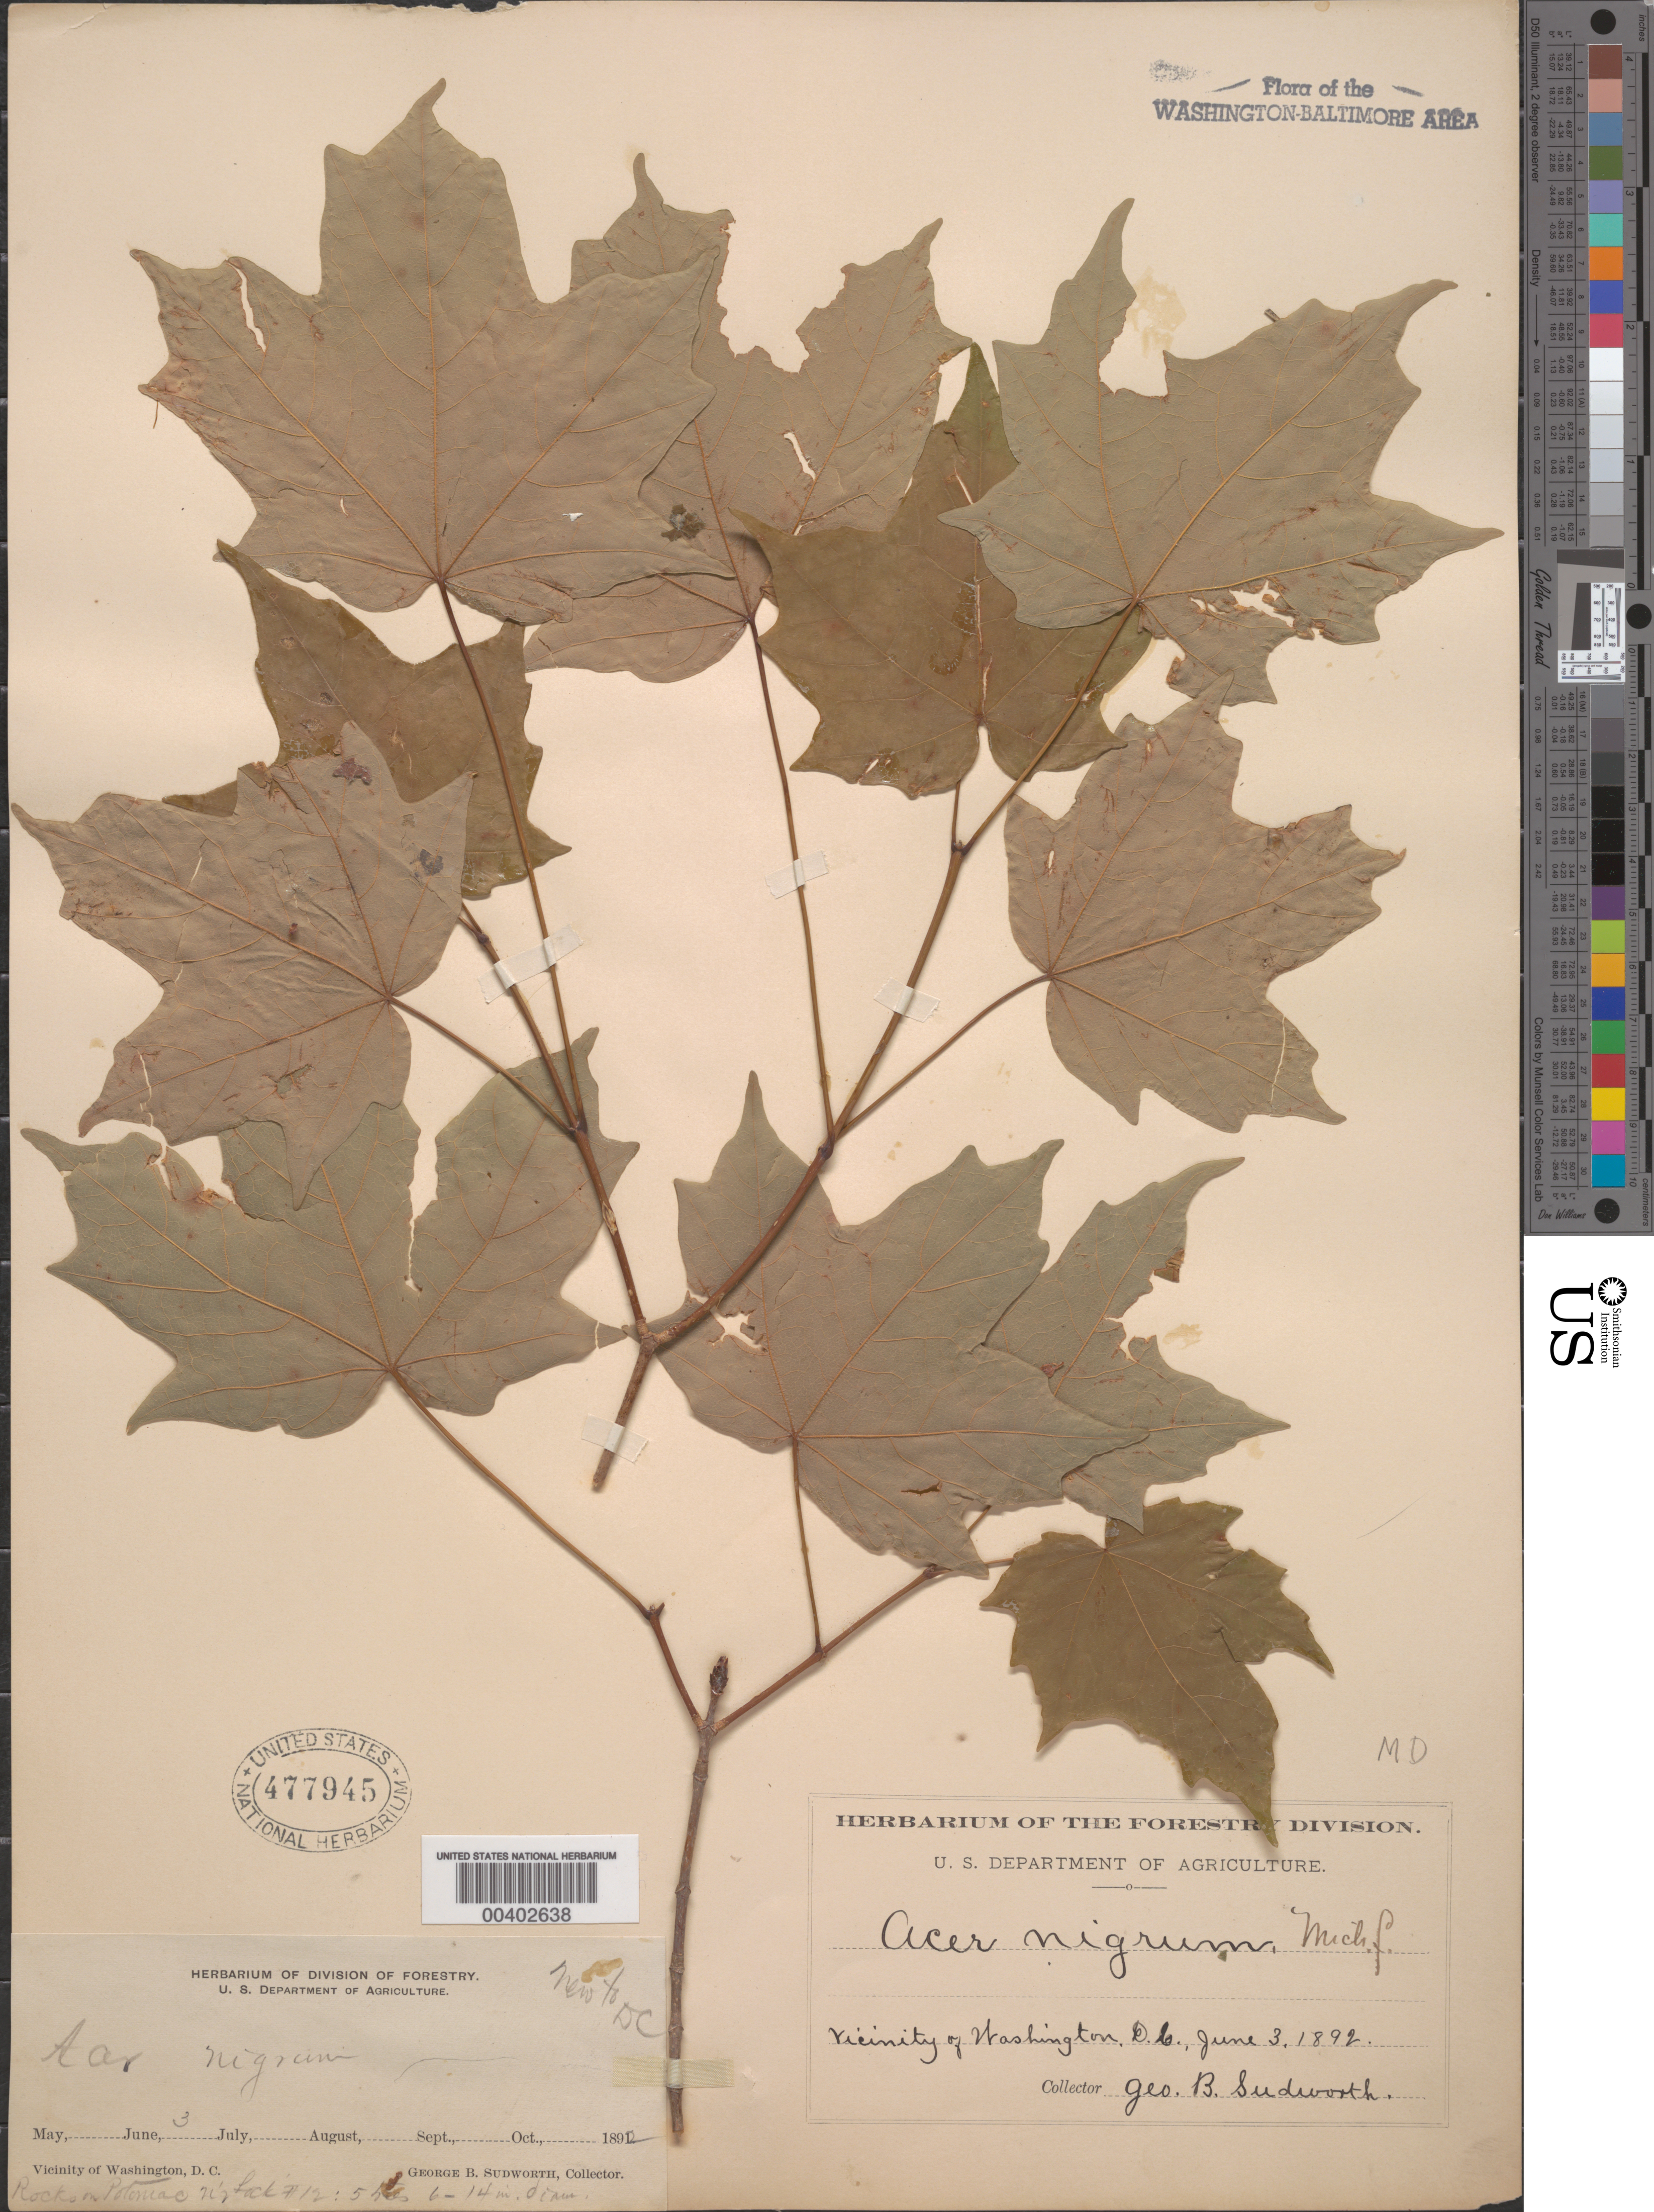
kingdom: Plantae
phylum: Tracheophyta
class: Magnoliopsida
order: Sapindales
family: Sapindaceae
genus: Acer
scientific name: Acer saccharum subsp. nigrum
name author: (F. Michx.) Desmarais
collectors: G. B. Sudworth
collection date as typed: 03 Jun 1892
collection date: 1892-06-03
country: United States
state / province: Maryland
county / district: Montgomery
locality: Potomac River near Lock 12 C. & O. Canal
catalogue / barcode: US 477945